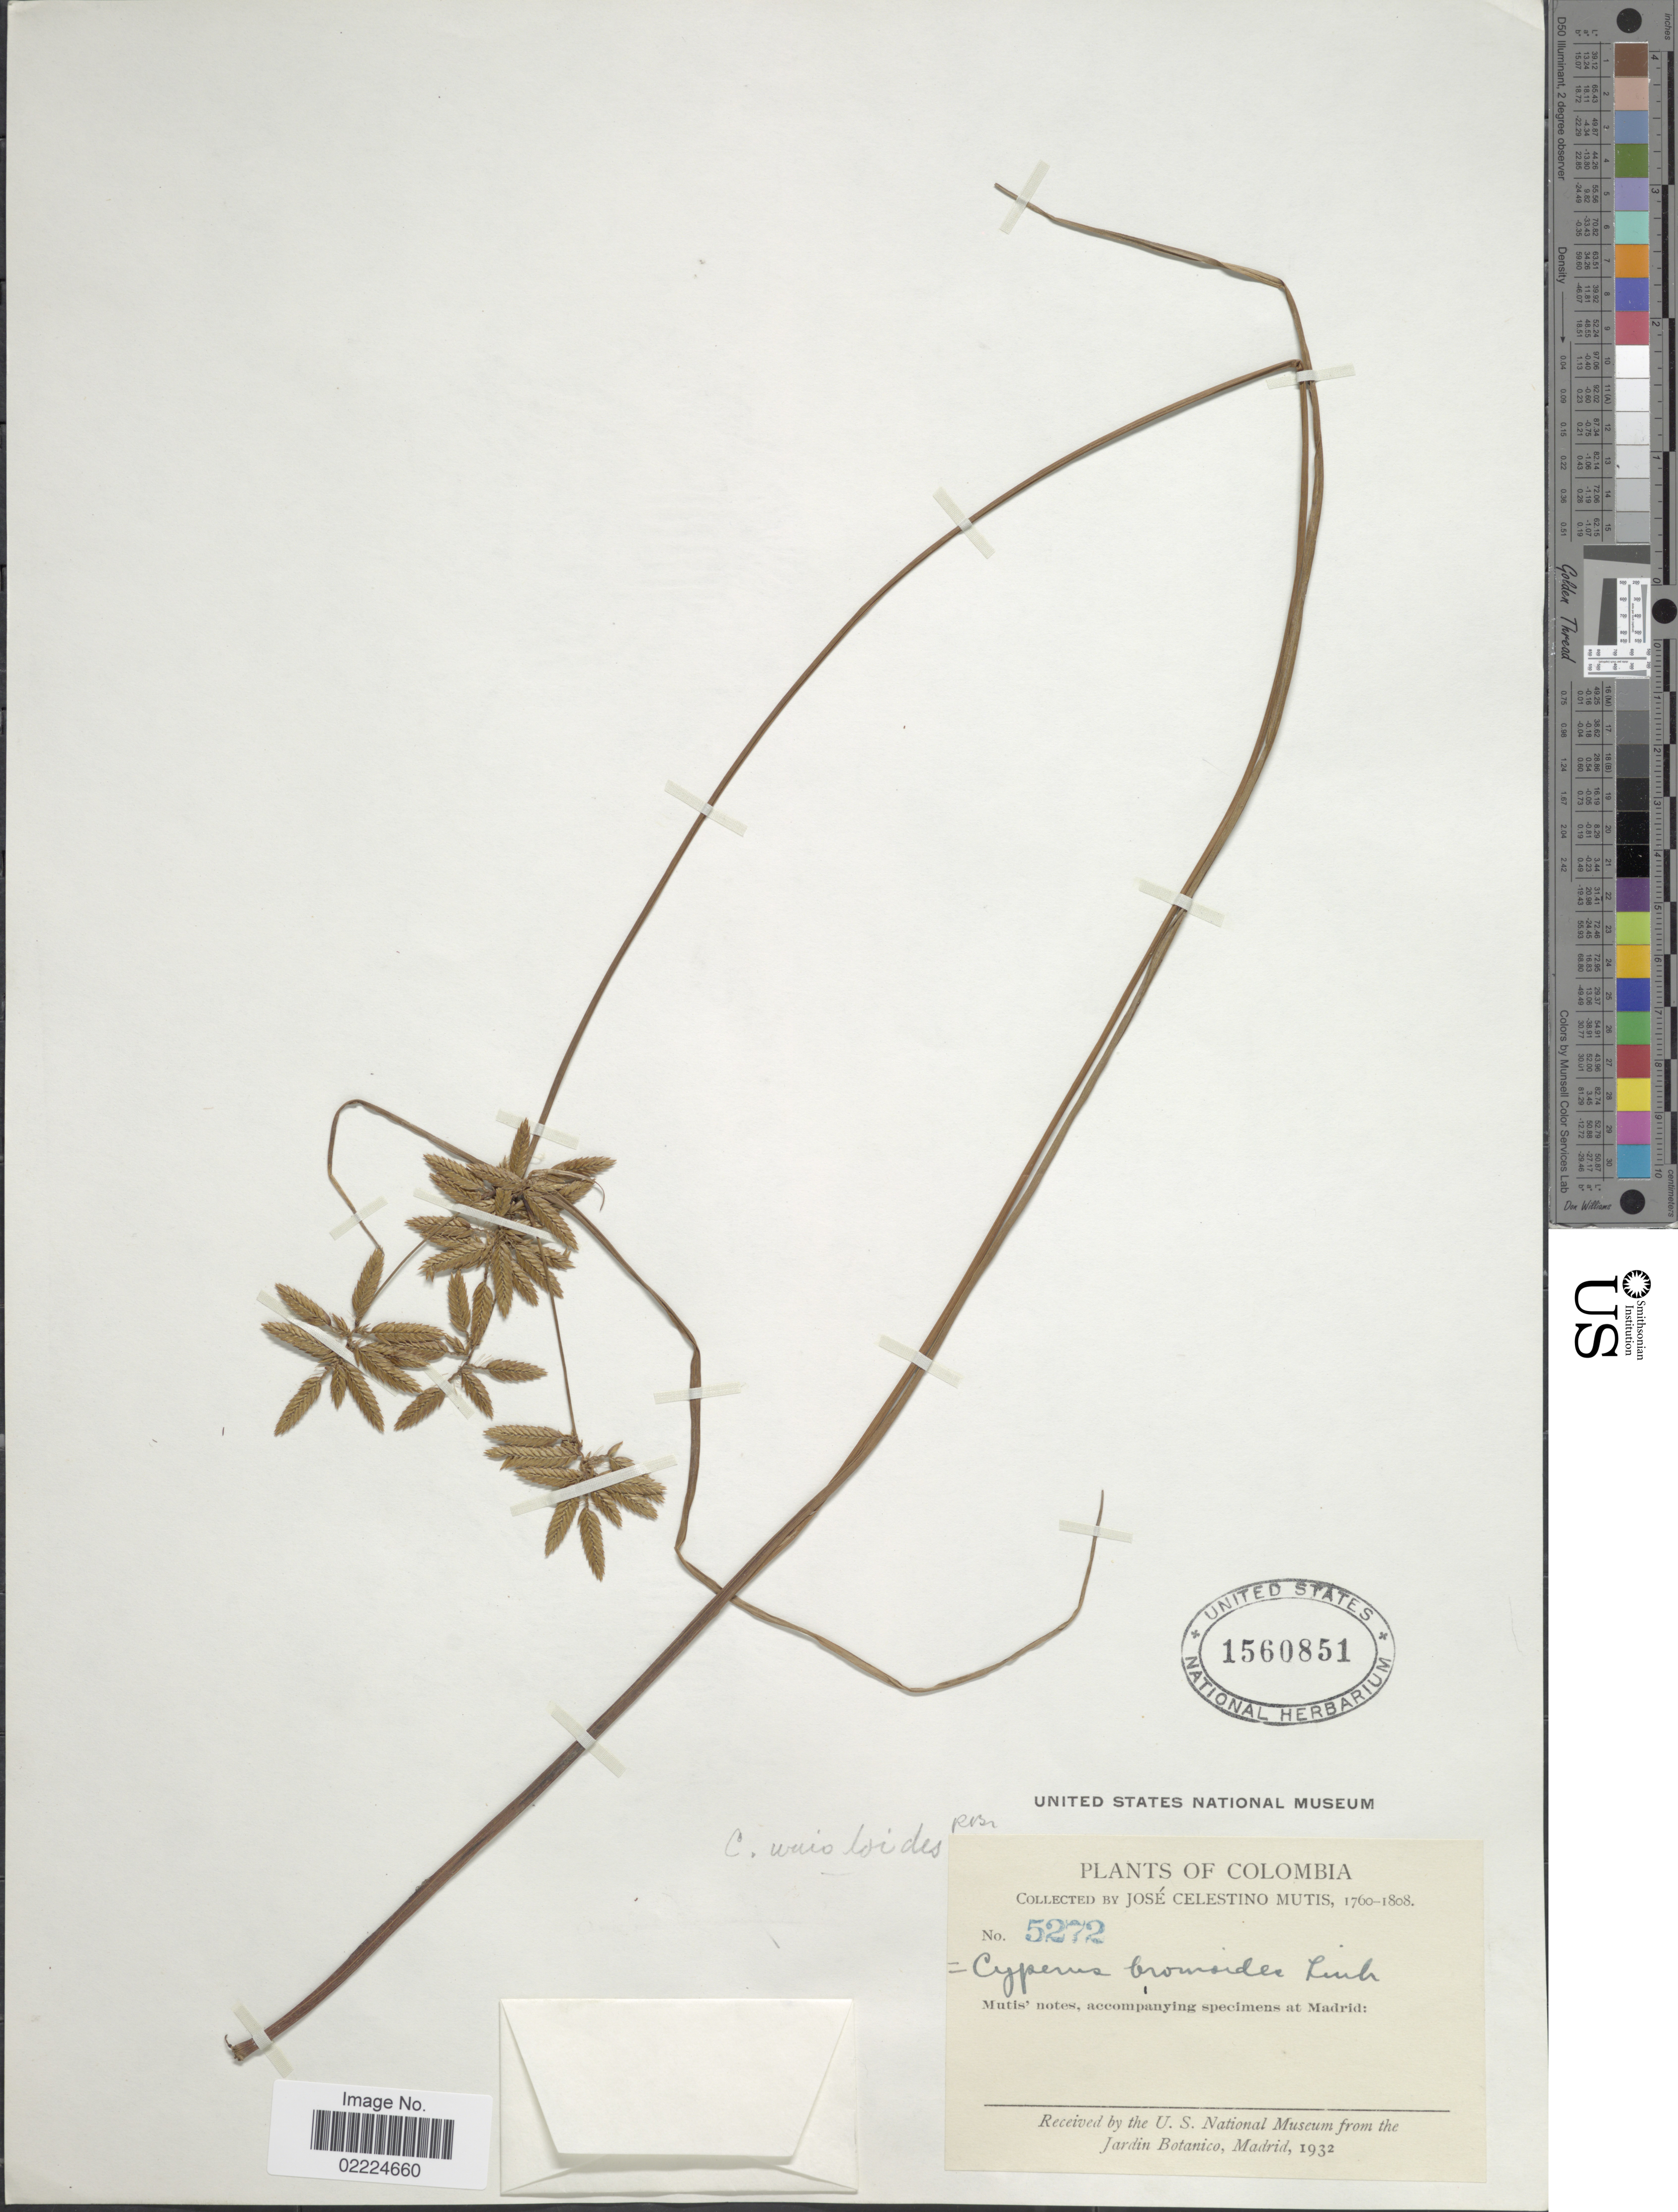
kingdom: Plantae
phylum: Tracheophyta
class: Liliopsida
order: Poales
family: Cyperaceae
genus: Cyperus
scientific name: Cyperus unioloides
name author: R. Br.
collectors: J. C. B. Mutis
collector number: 5272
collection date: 1760/1808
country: Colombia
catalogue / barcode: US 1560851